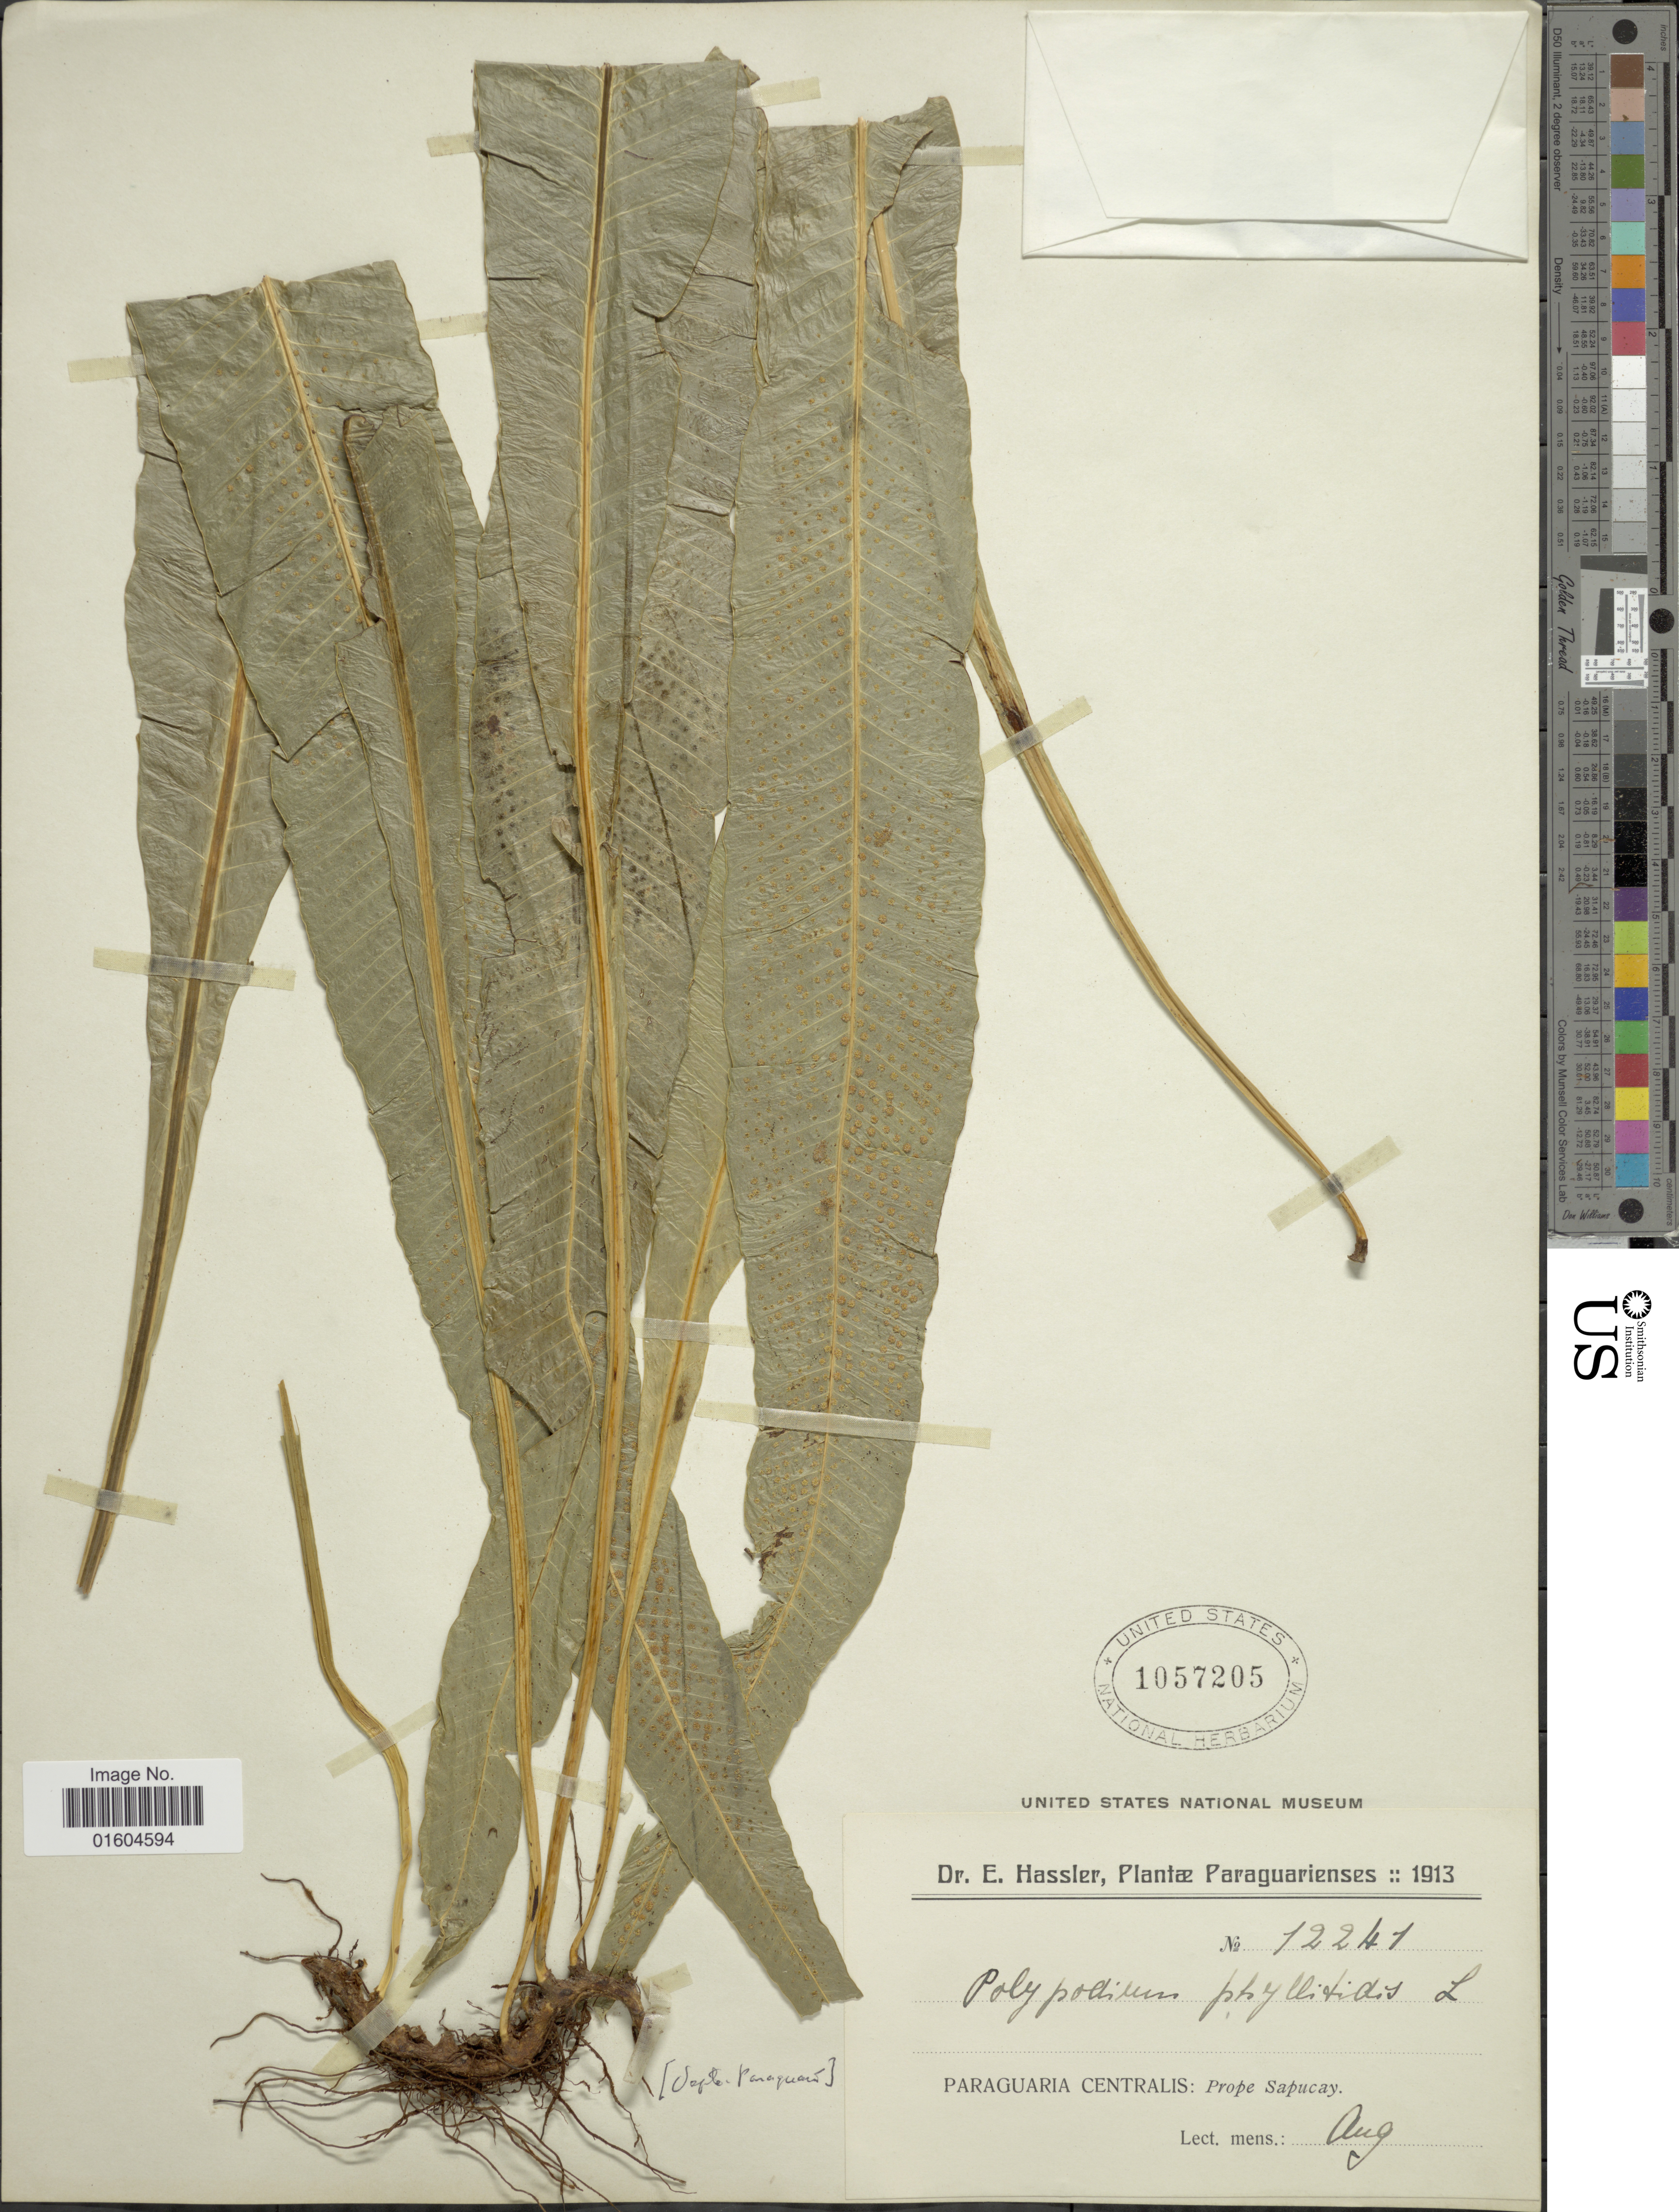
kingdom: Plantae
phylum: Tracheophyta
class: Polypodiopsida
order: Polypodiales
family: Polypodiaceae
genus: Campyloneurum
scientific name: Campyloneurum major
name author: (Hieron. ex Hicken) Lellinger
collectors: E. Hassler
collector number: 12241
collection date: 1913-08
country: Paraguay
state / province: Paraguari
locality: Paraguarienses. Paraguaria Centralis: Prope Sapucay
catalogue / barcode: US 1057205